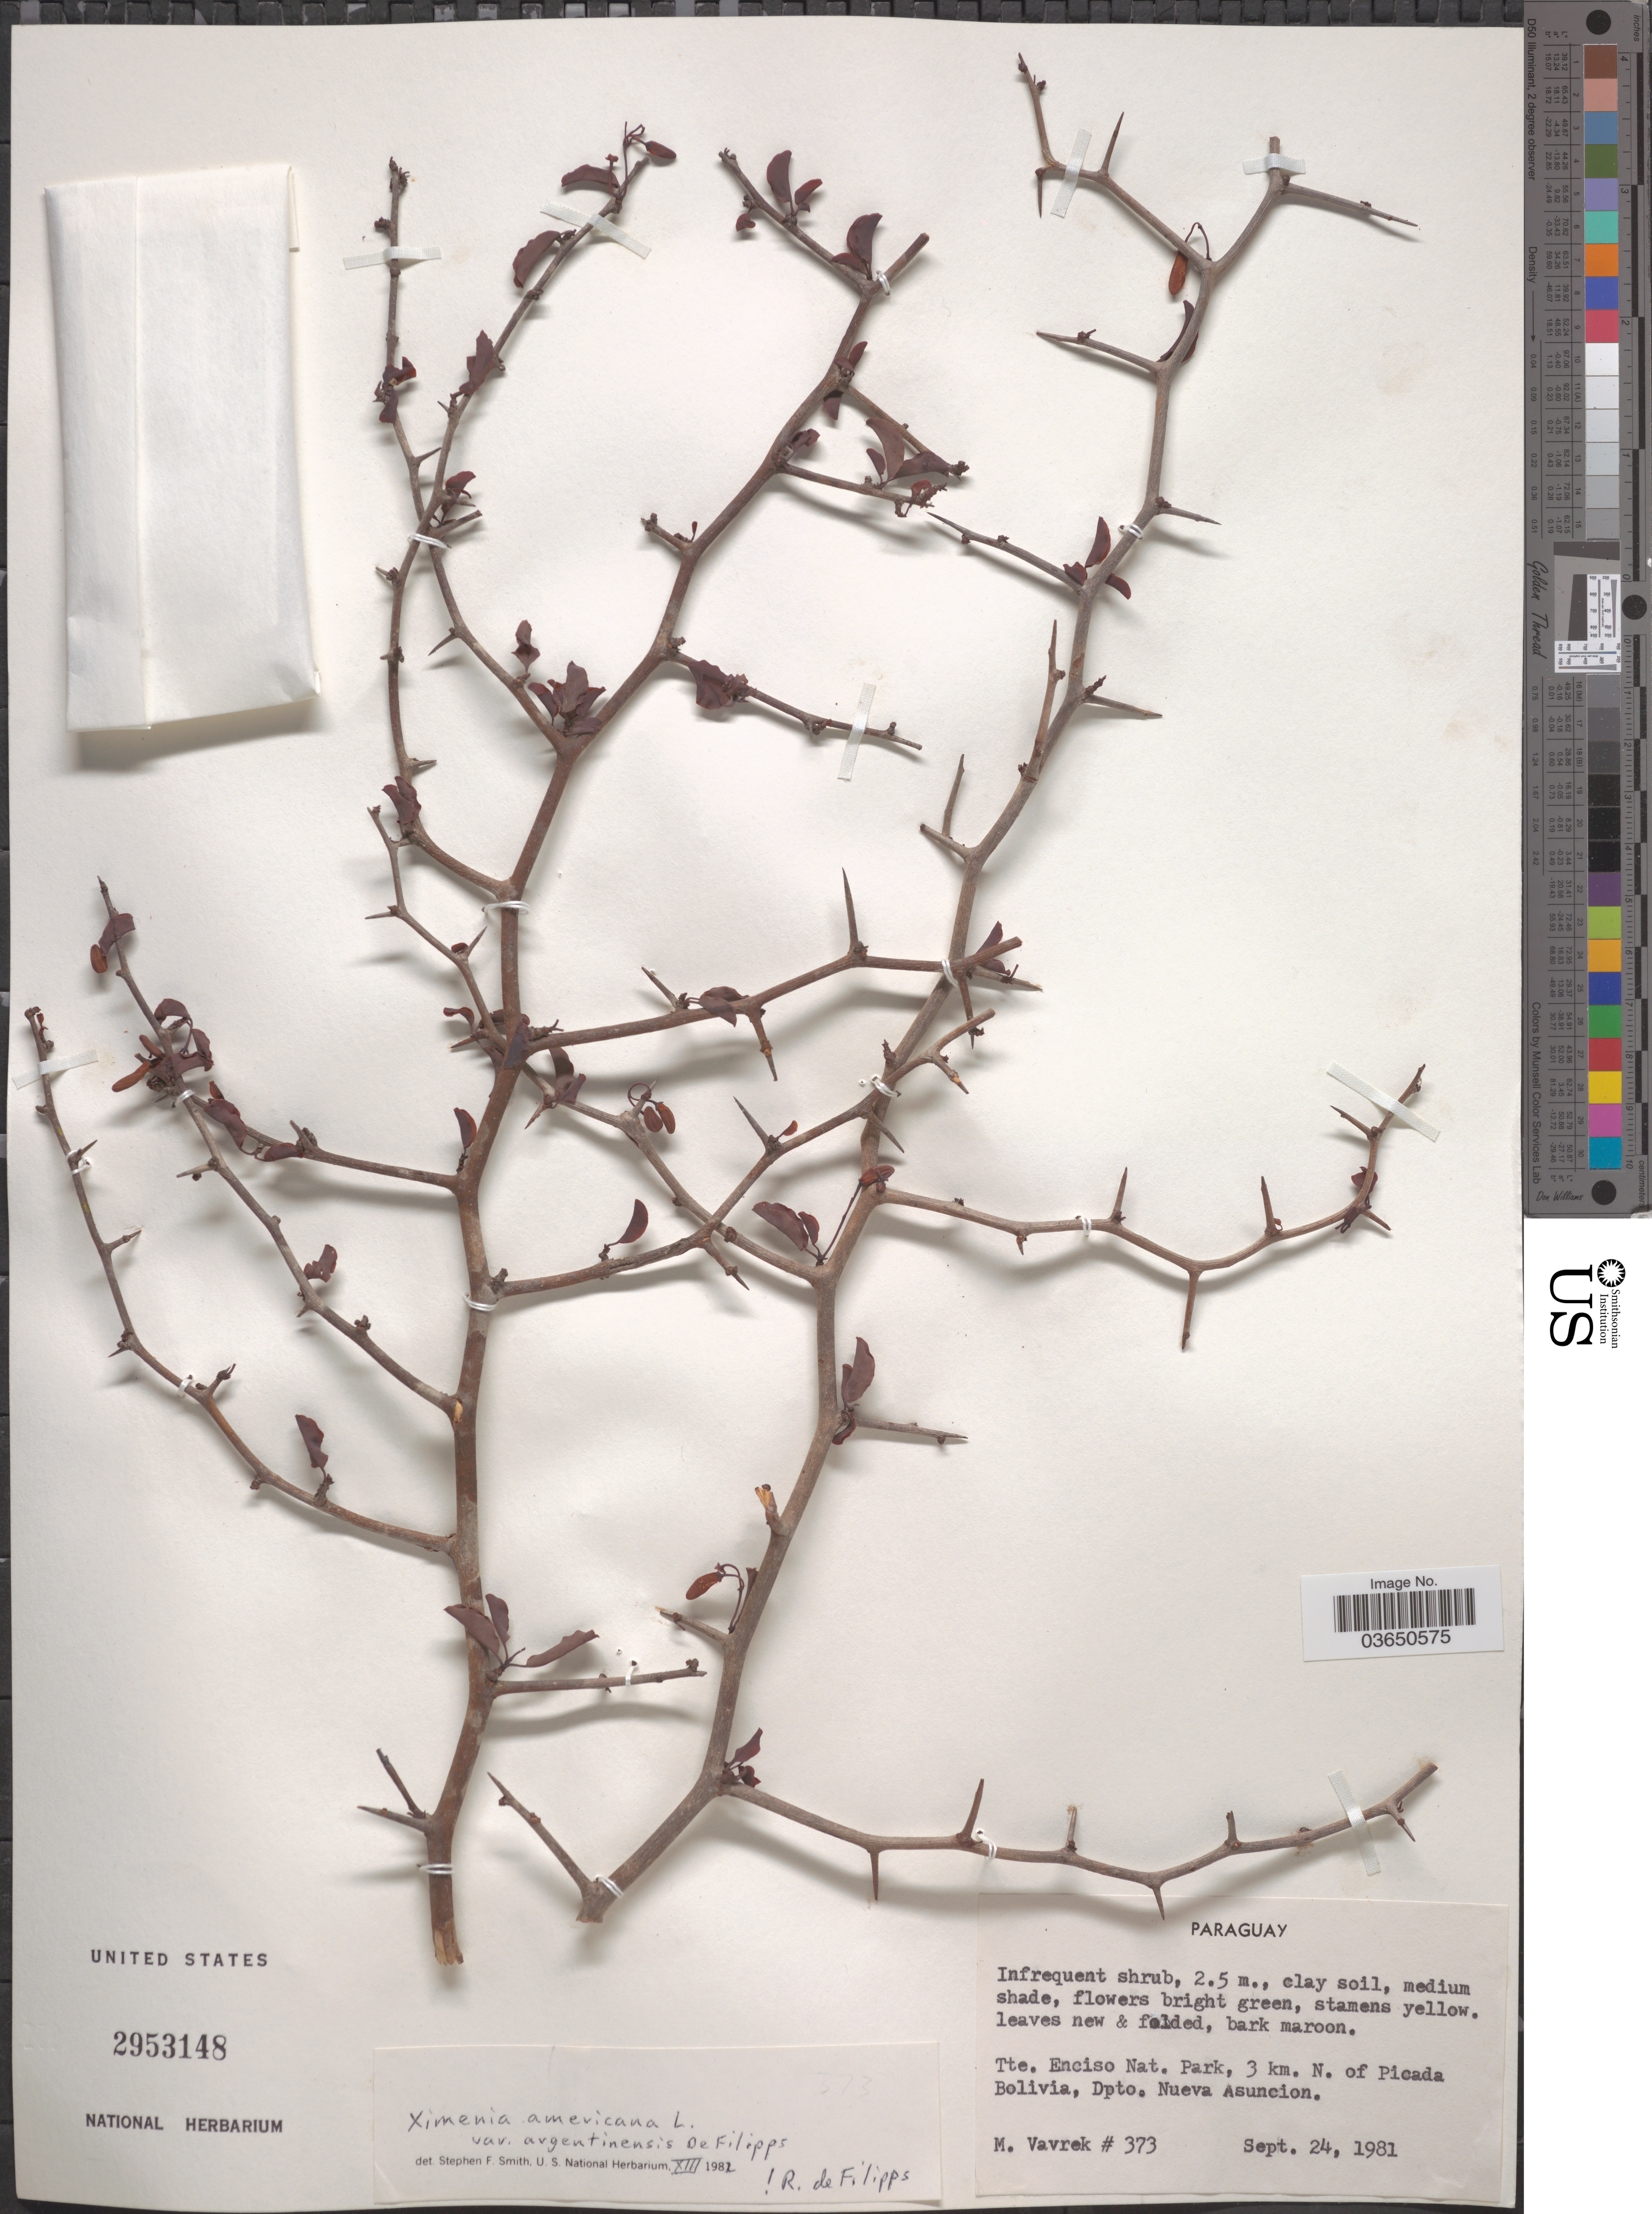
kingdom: Plantae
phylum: Tracheophyta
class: Magnoliopsida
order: Santalales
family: Ximeniaceae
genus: Ximenia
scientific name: Ximenia americana var. argentinensis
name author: DeFilipps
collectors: M. Vavrek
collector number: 373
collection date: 1981-09-24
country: Paraguay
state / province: Asuncion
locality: Tte. Enciso Nat. Park, 3 km. N. of Picada Bolivia, Dpto. Nueva Asuncion.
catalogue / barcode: US 2953148